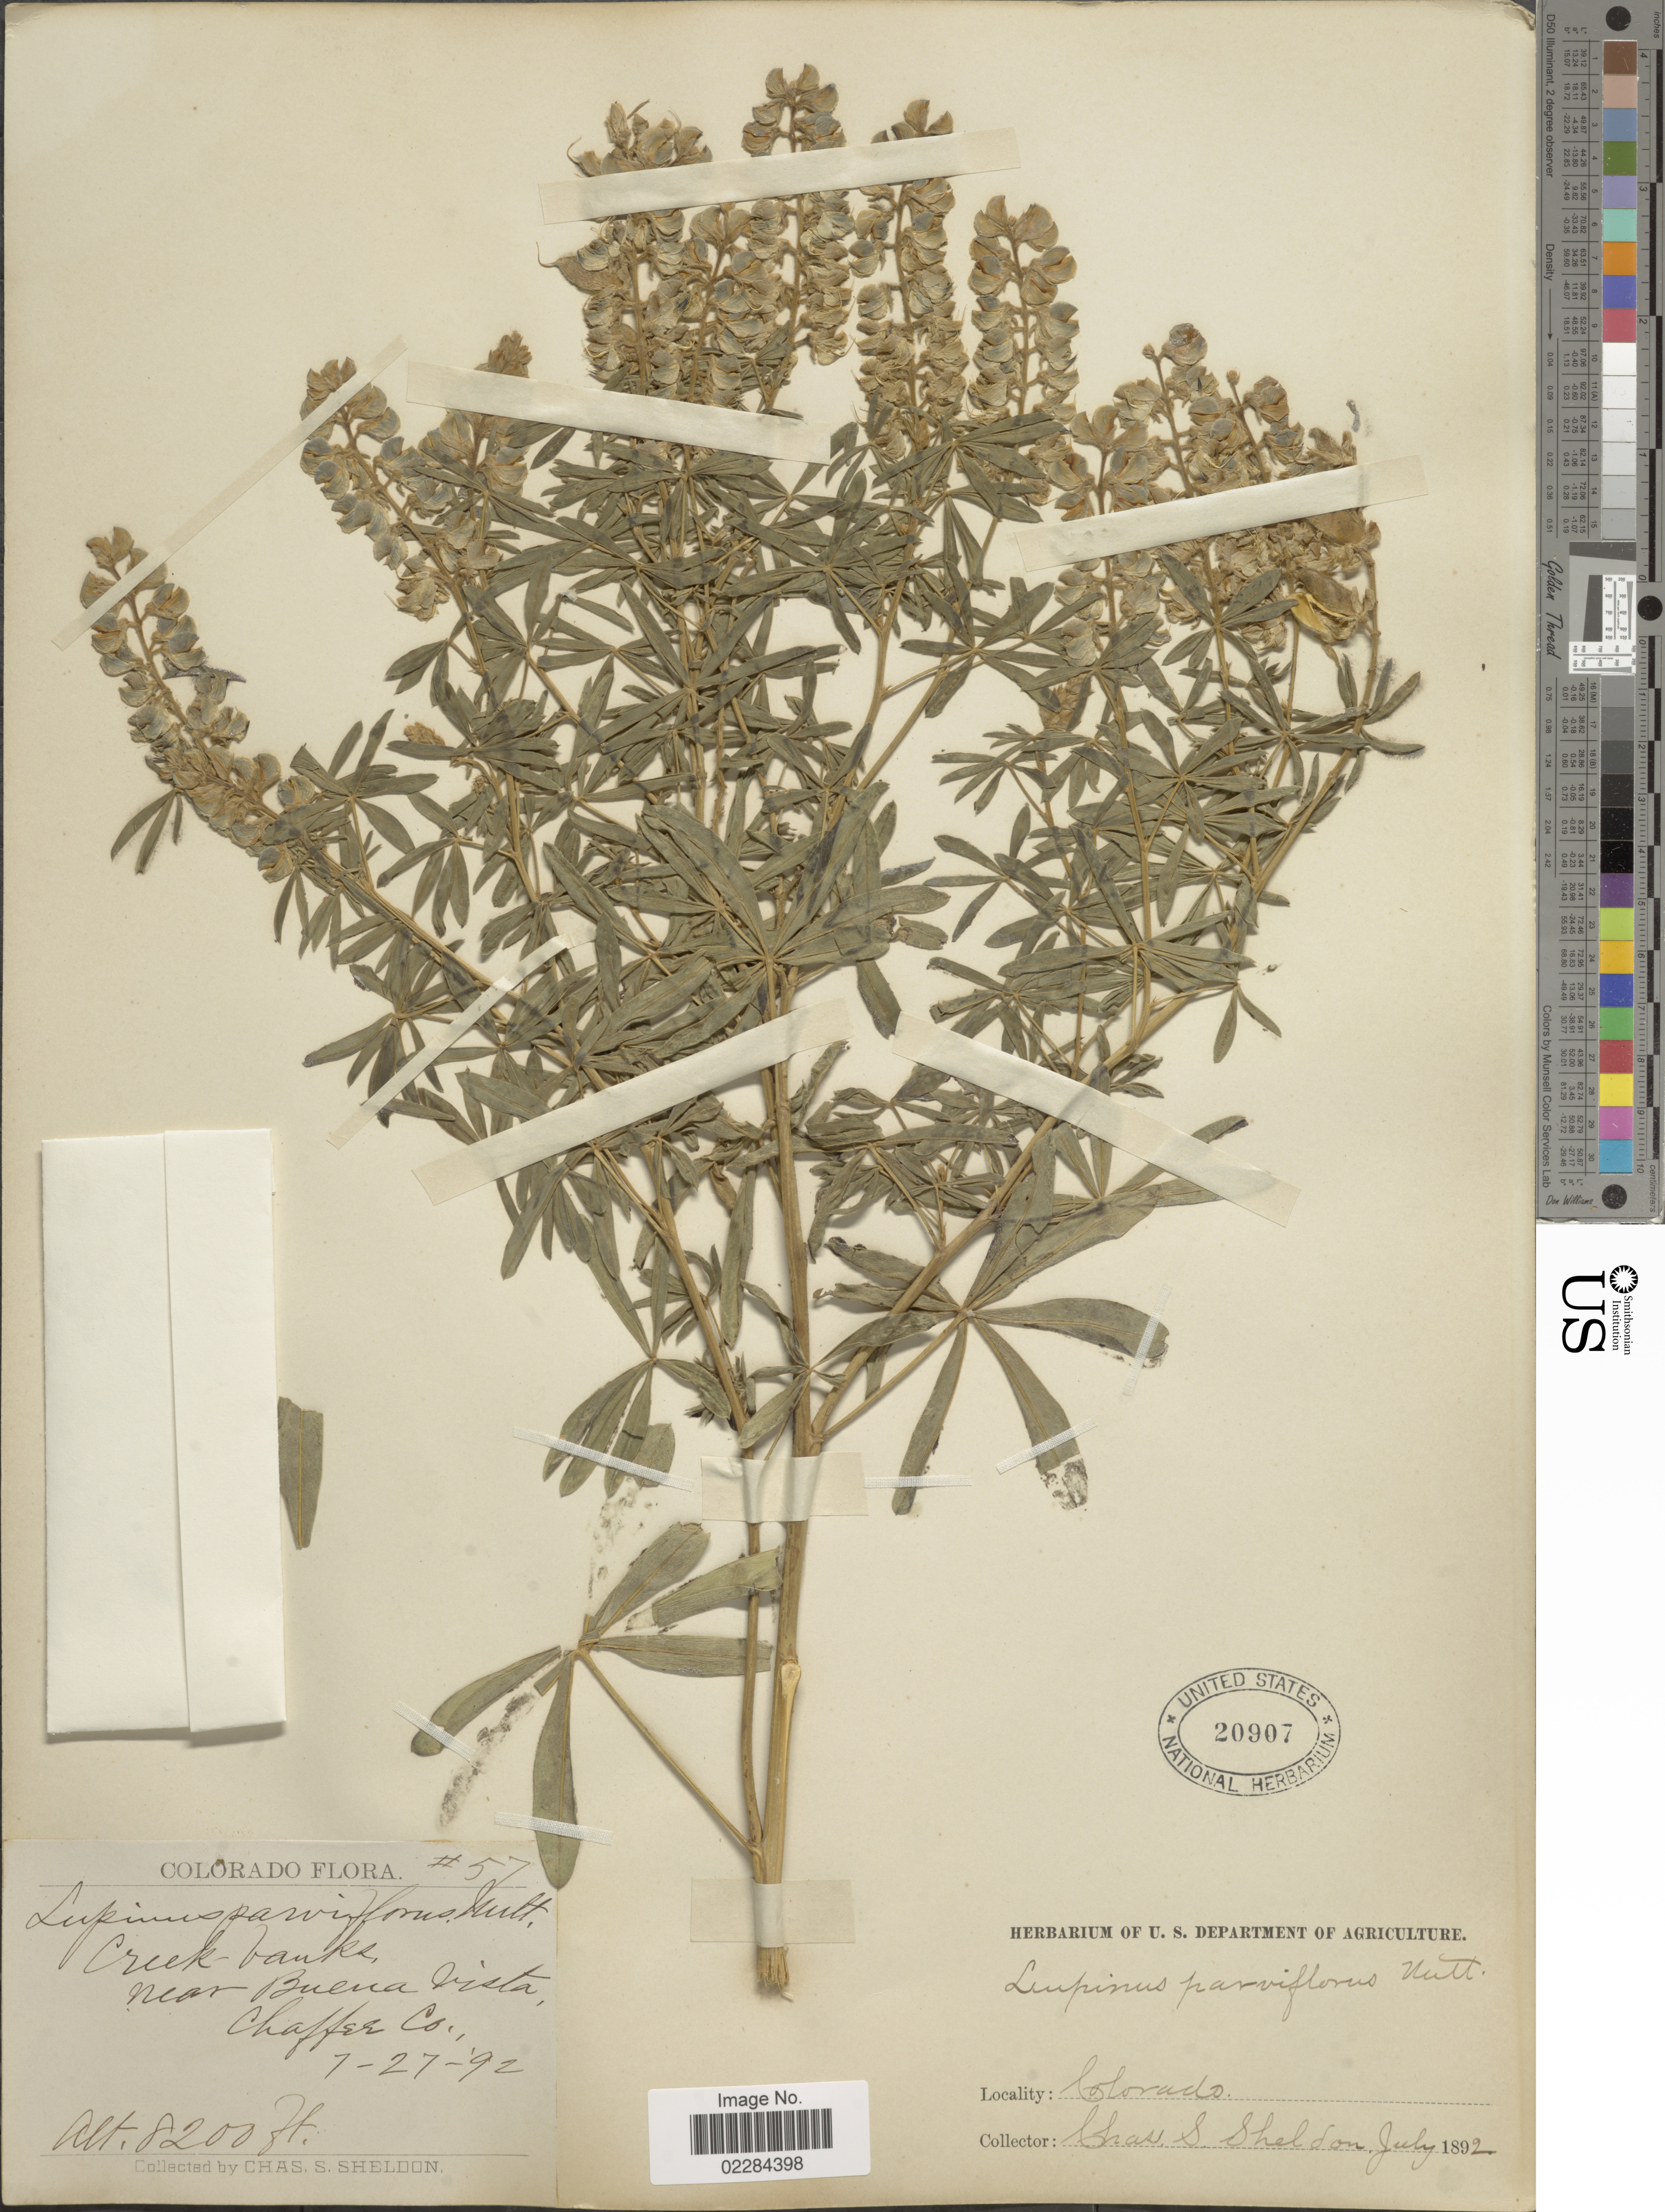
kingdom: Plantae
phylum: Tracheophyta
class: Magnoliopsida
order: Fabales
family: Fabaceae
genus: Lupinus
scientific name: Lupinus argenteus var. parviflorus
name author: (Nutt. ex Hook. & Arn.) C.L. Hitchc.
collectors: C. S. Sheldon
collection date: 1892-07-27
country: United States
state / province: Colorado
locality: Creek - banks. Near Buena Vista. Chaffer Co.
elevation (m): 2499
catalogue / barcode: US 20907